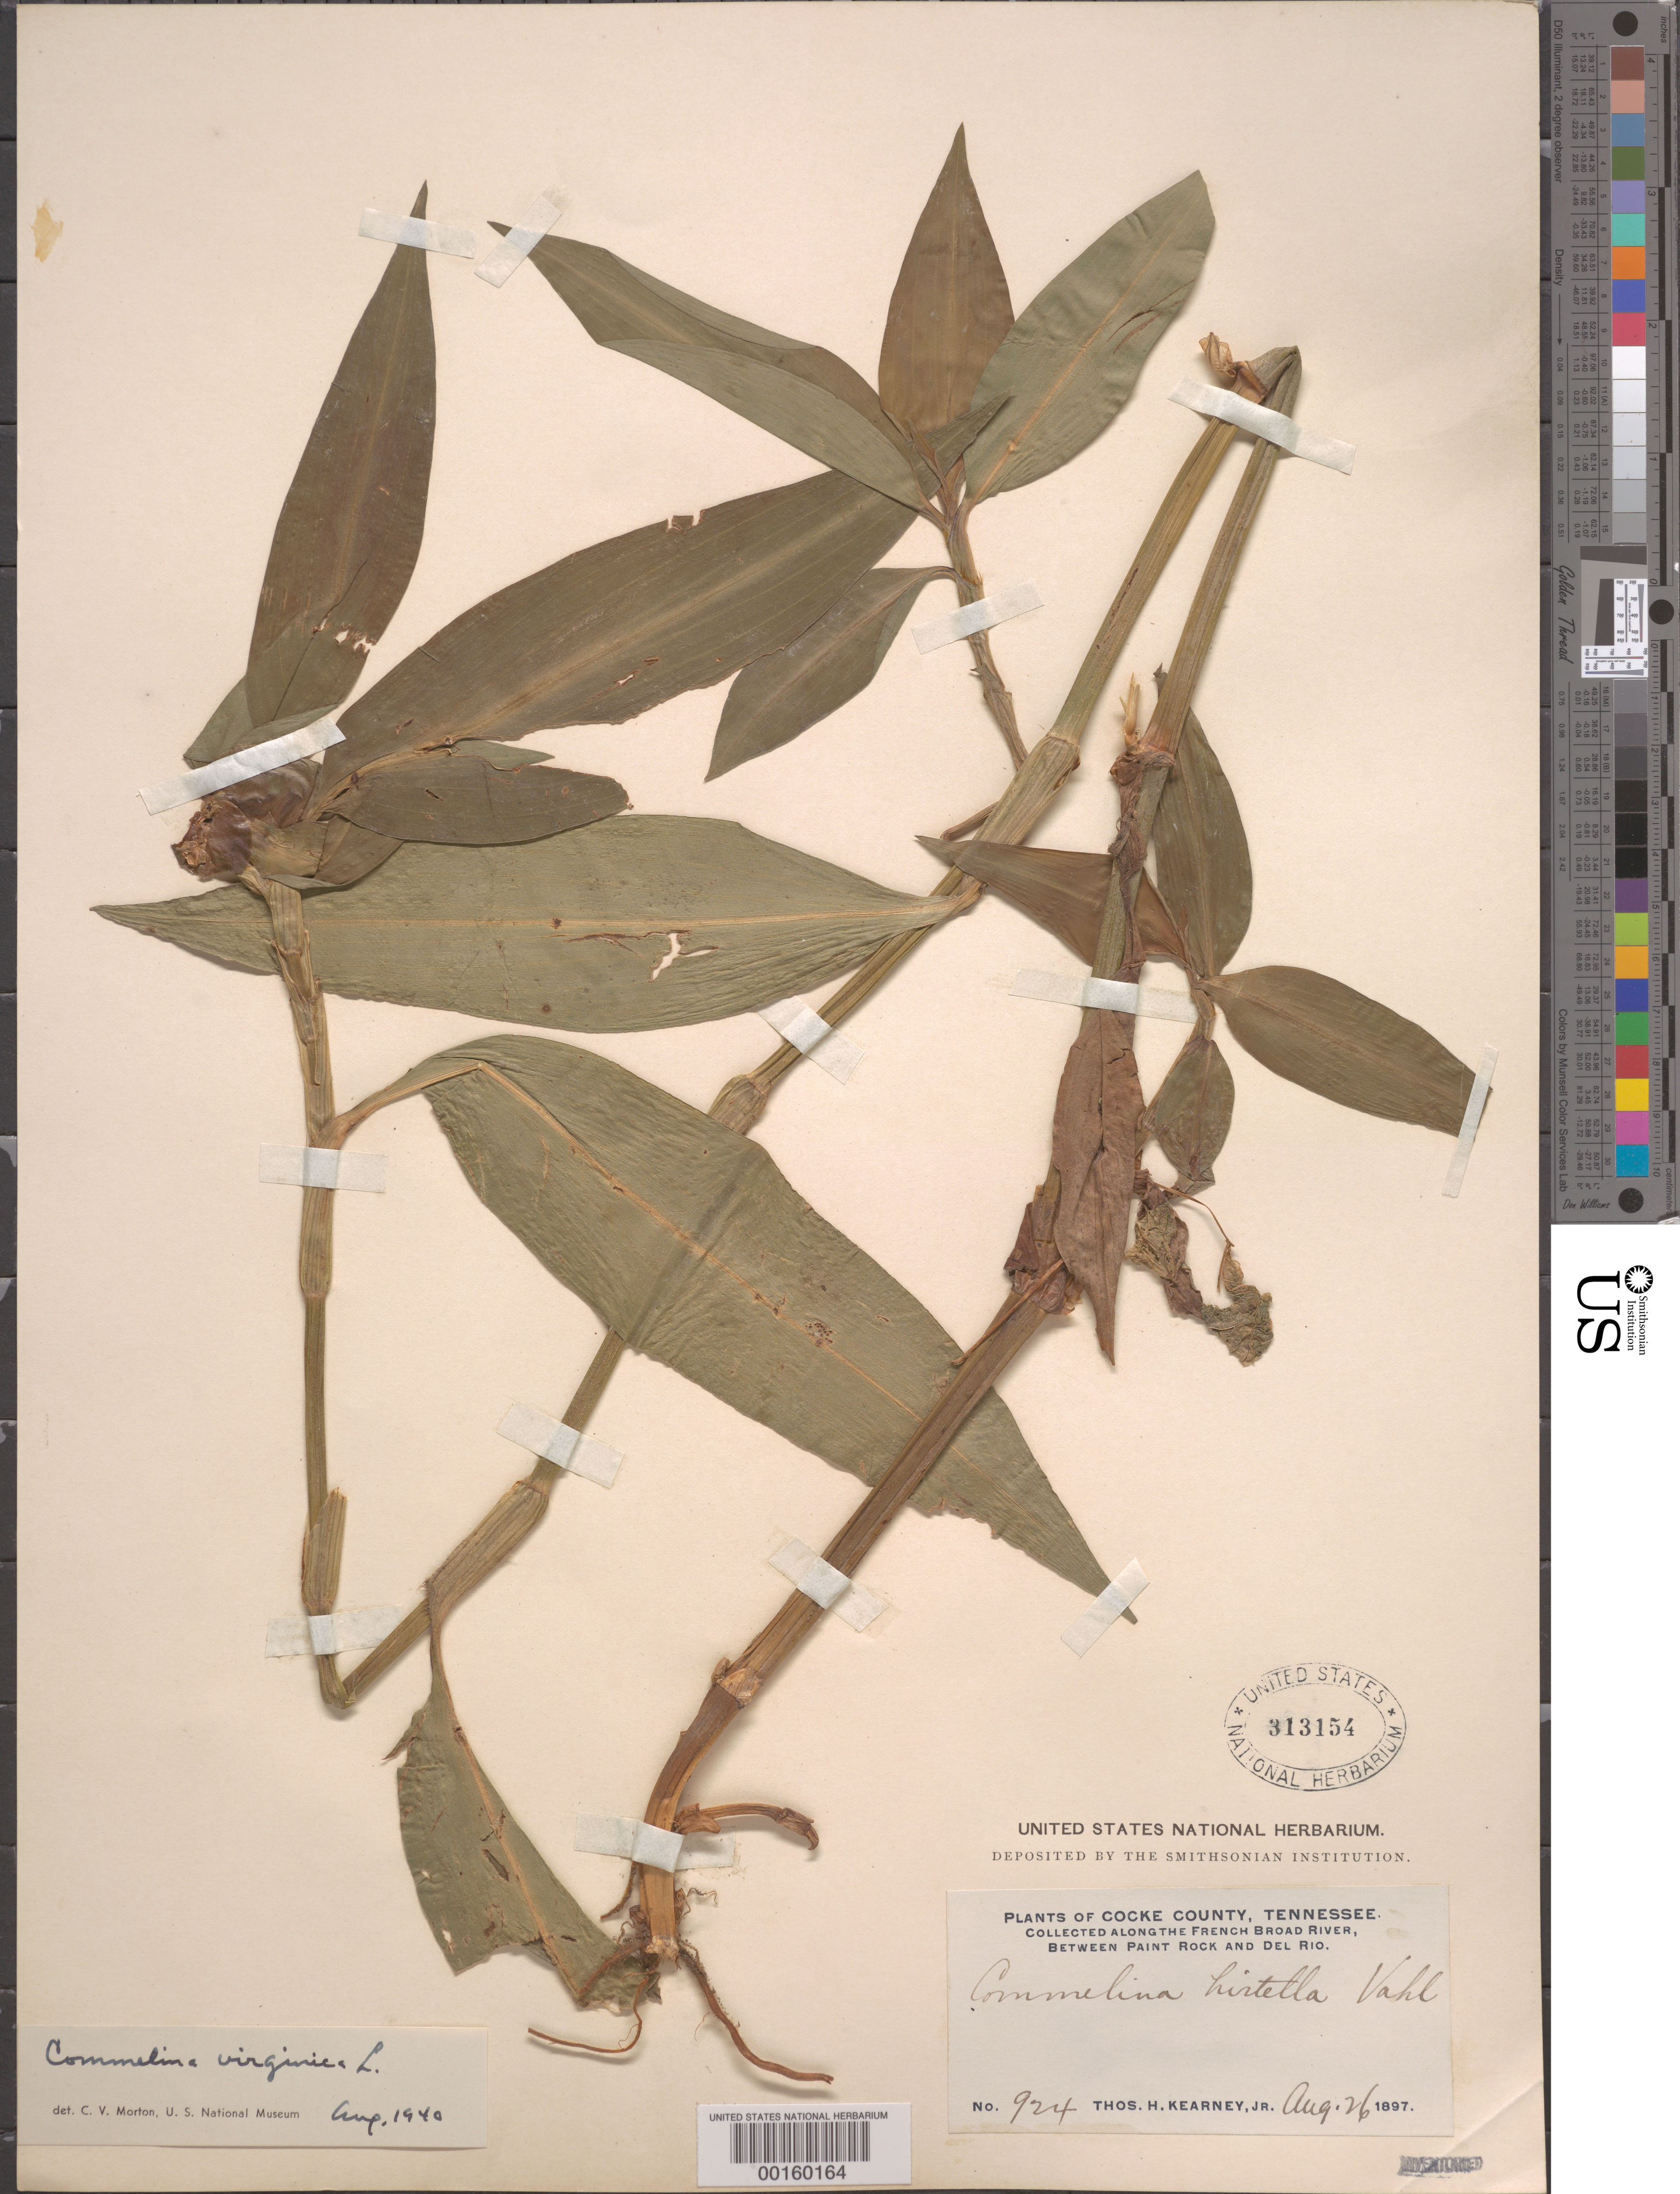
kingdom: Plantae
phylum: Tracheophyta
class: Liliopsida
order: Commelinales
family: Commelinaceae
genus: Commelina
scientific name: Commelina virginica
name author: L.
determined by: Morton, C. V.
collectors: T. H. Kearney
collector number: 924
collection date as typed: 26 Aug 1897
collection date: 1897-08-26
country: United States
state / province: Tennessee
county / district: Cocke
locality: French broad river, between paint rock and del rio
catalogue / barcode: US 313154